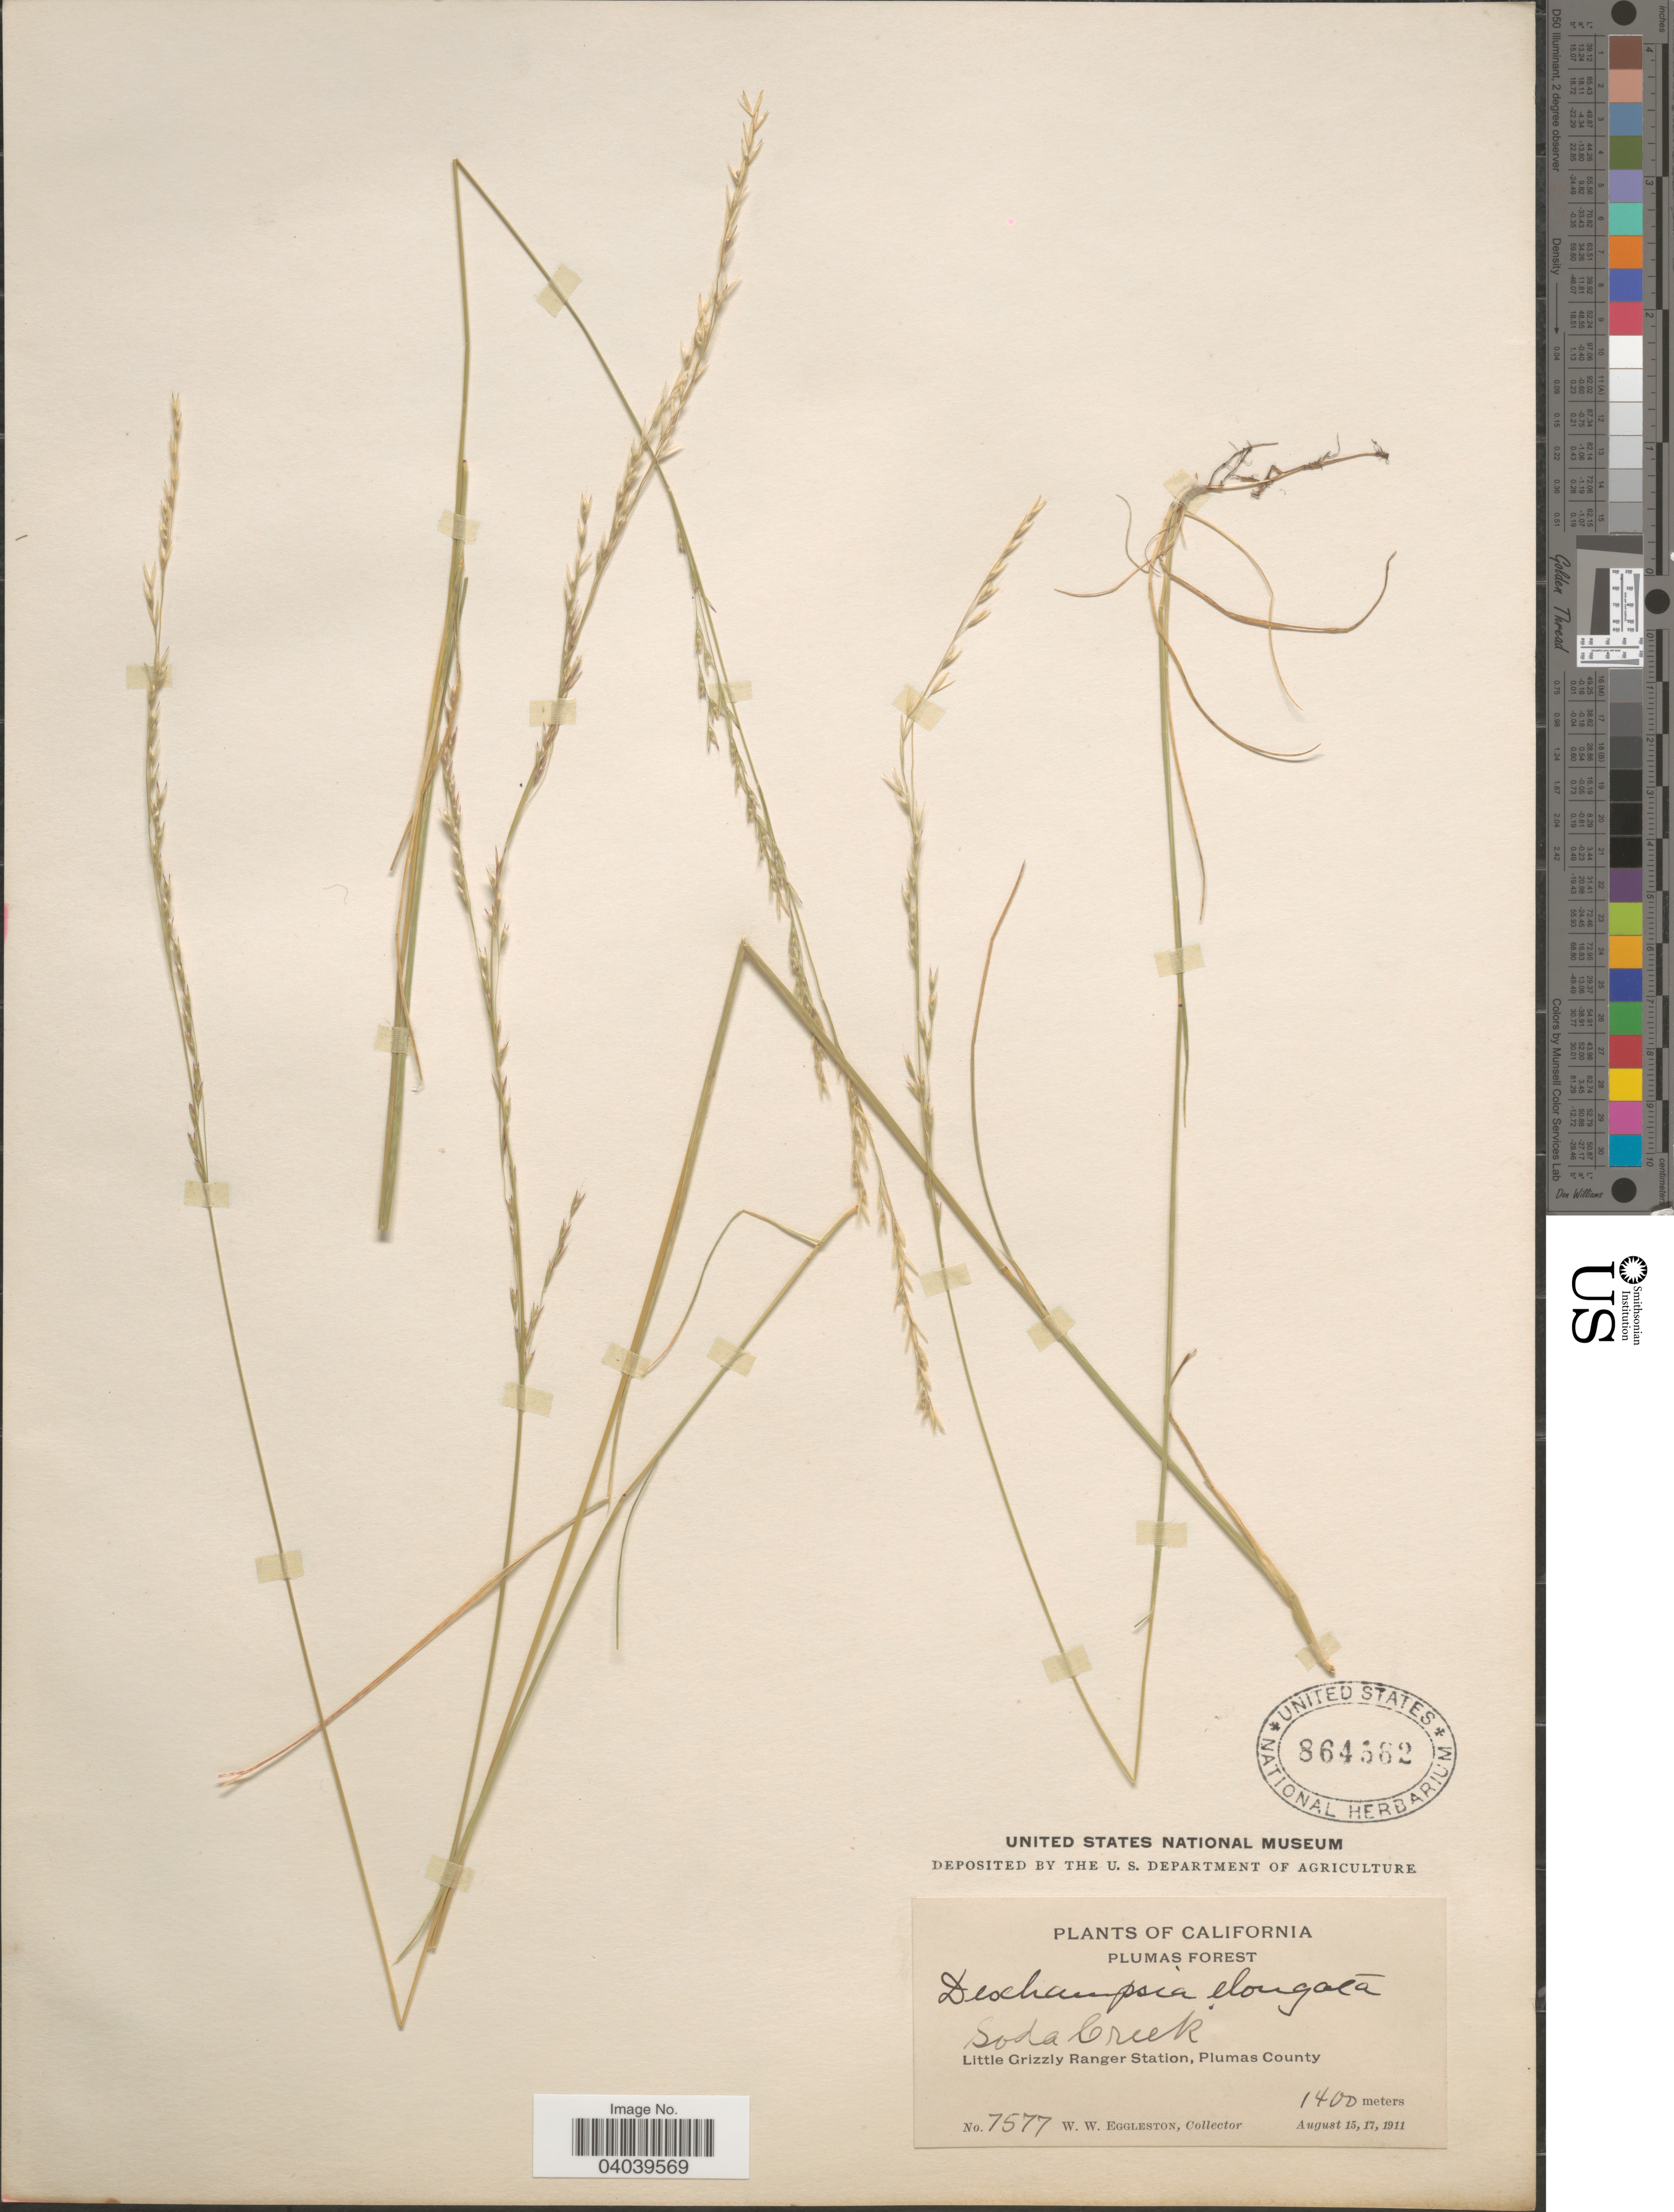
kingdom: Plantae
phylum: Tracheophyta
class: Liliopsida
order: Poales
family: Poaceae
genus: Deschampsia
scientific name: Deschampsia elongata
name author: (Hook.) Munro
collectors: W. W. Eggleston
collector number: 7577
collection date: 1911-08-15/1911-08-17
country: United States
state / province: California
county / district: Plumas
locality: Plumas Forest. Soda Creek. Little Grizzly Ranger Station, Plumas County.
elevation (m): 1400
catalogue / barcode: US 864562